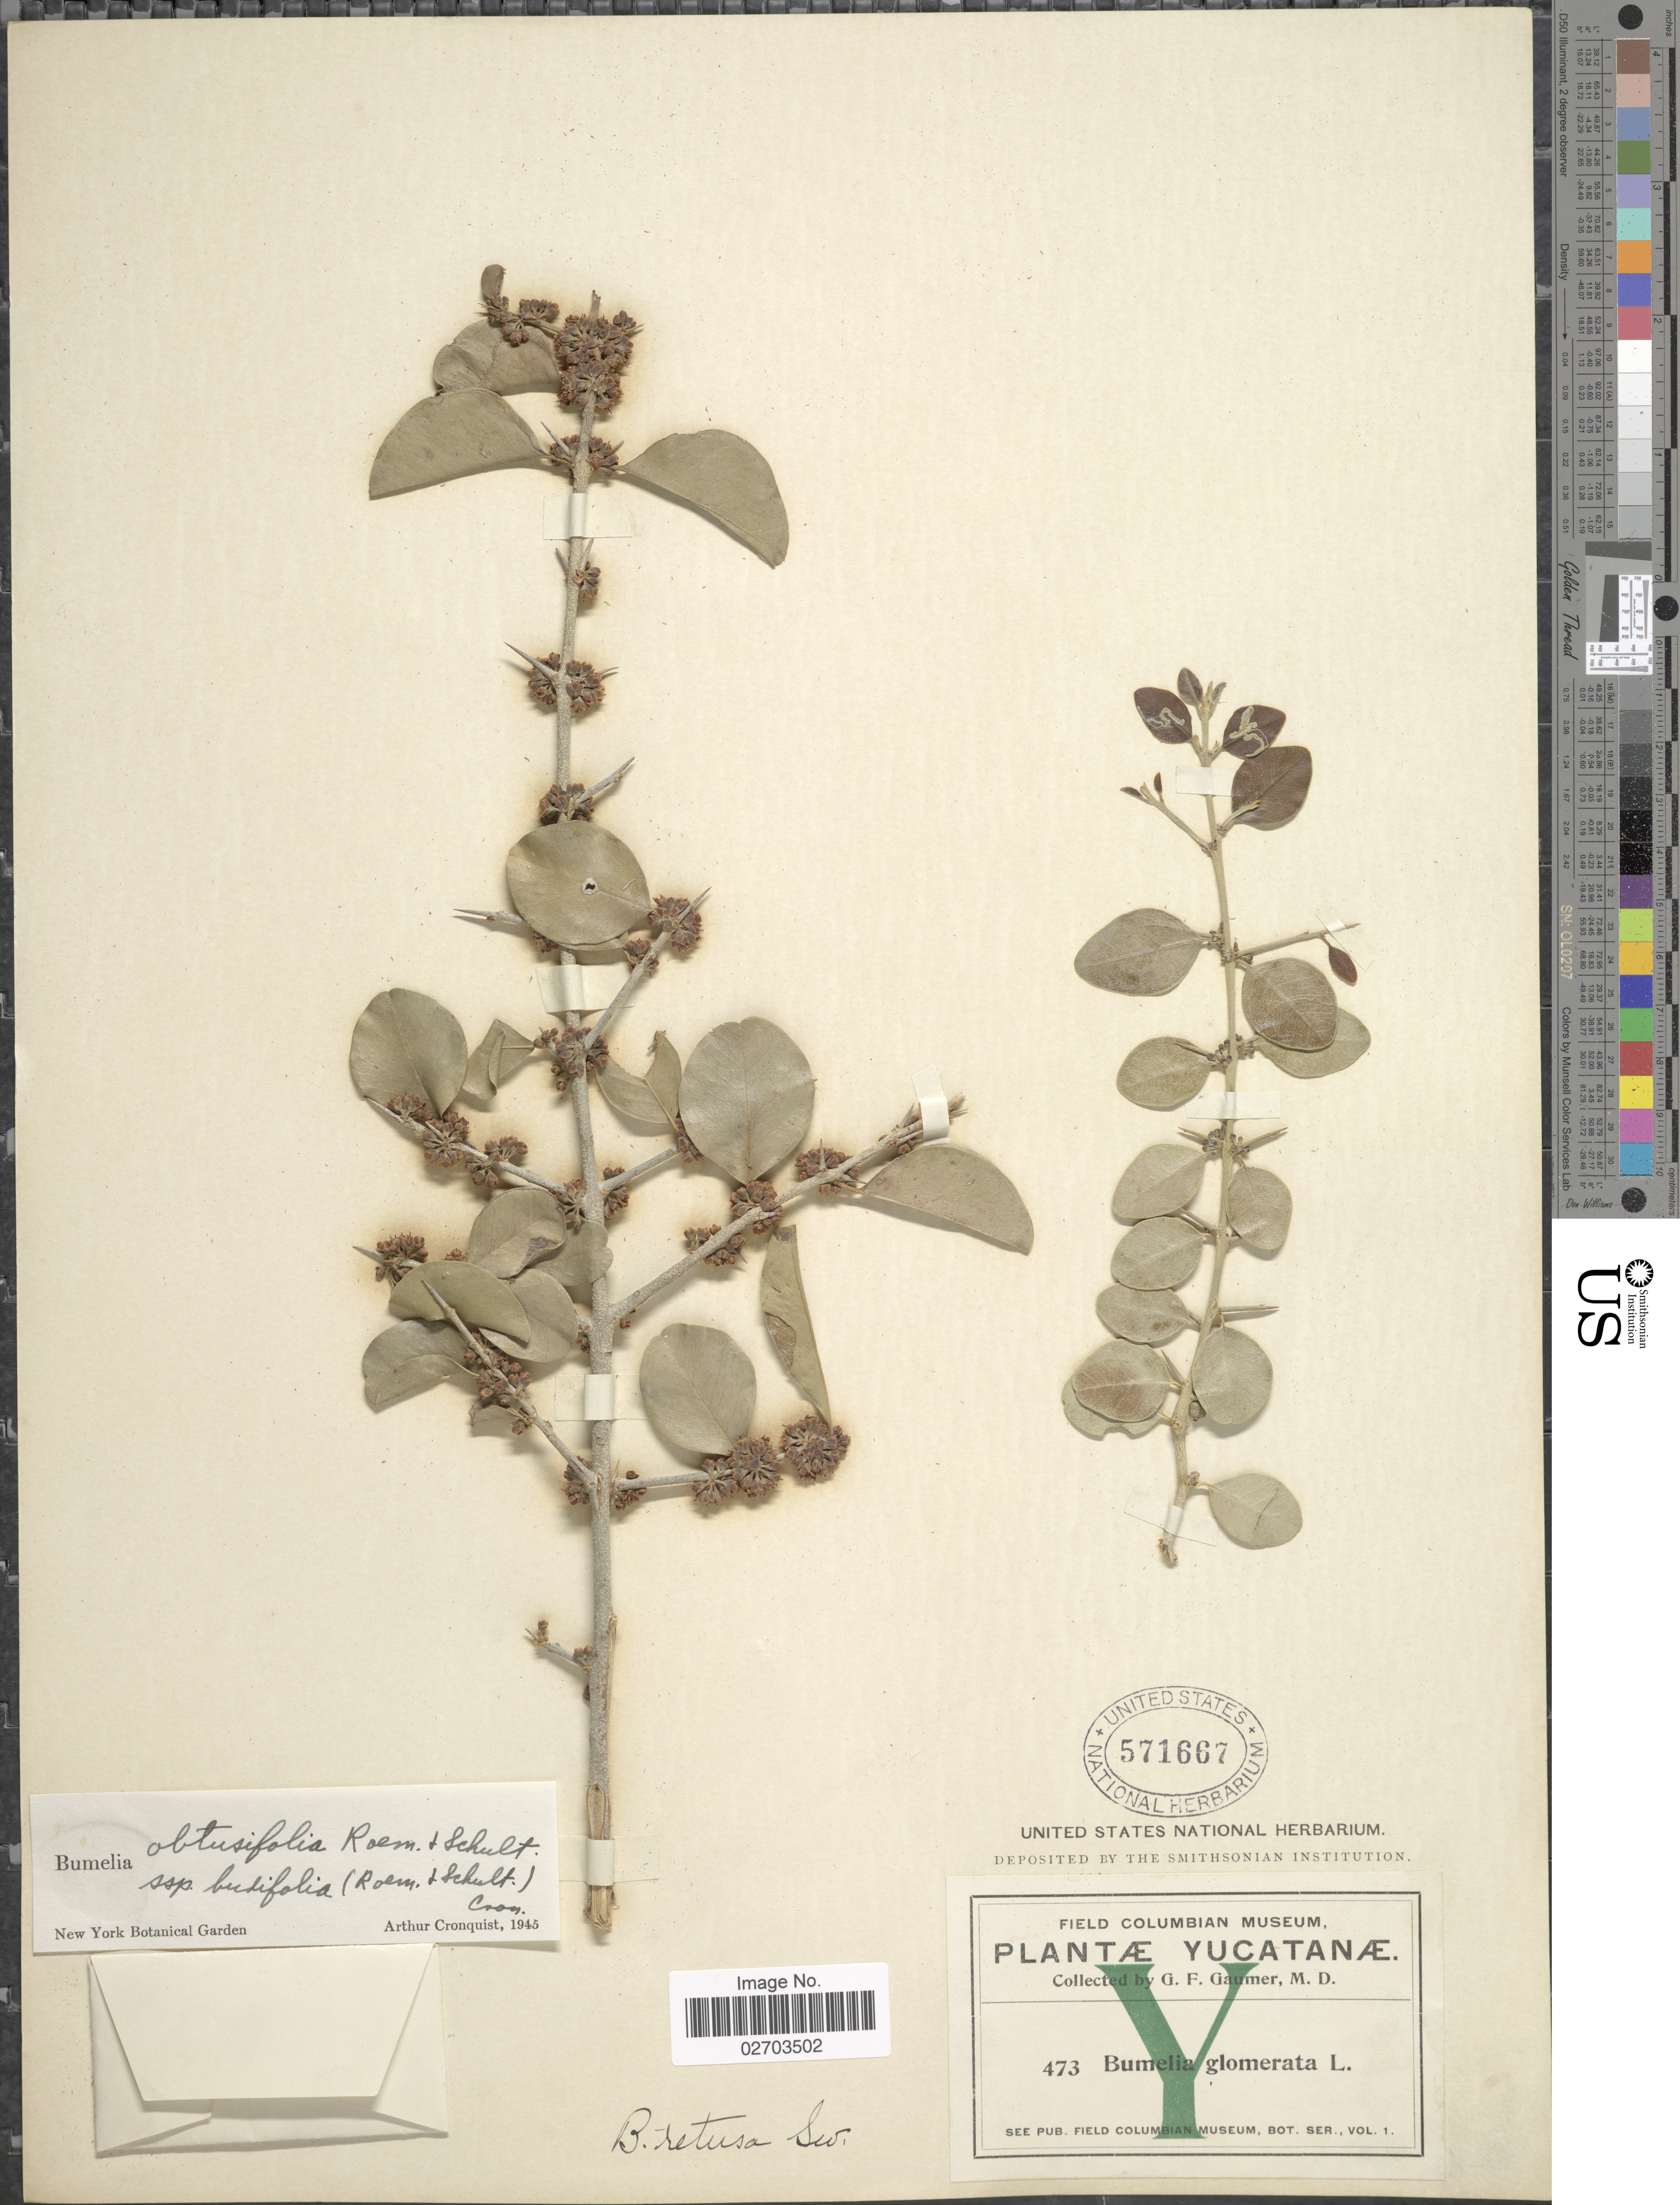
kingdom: Plantae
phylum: Tracheophyta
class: Magnoliopsida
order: Ericales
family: Sapotaceae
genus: Sideroxylon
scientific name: Sideroxylon obtusifolium subsp. buxifolium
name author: (Roem. & Schult.) T.D. Penn.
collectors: G. F. Gaumer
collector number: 473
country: Mexico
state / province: Yucatán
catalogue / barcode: US 571667